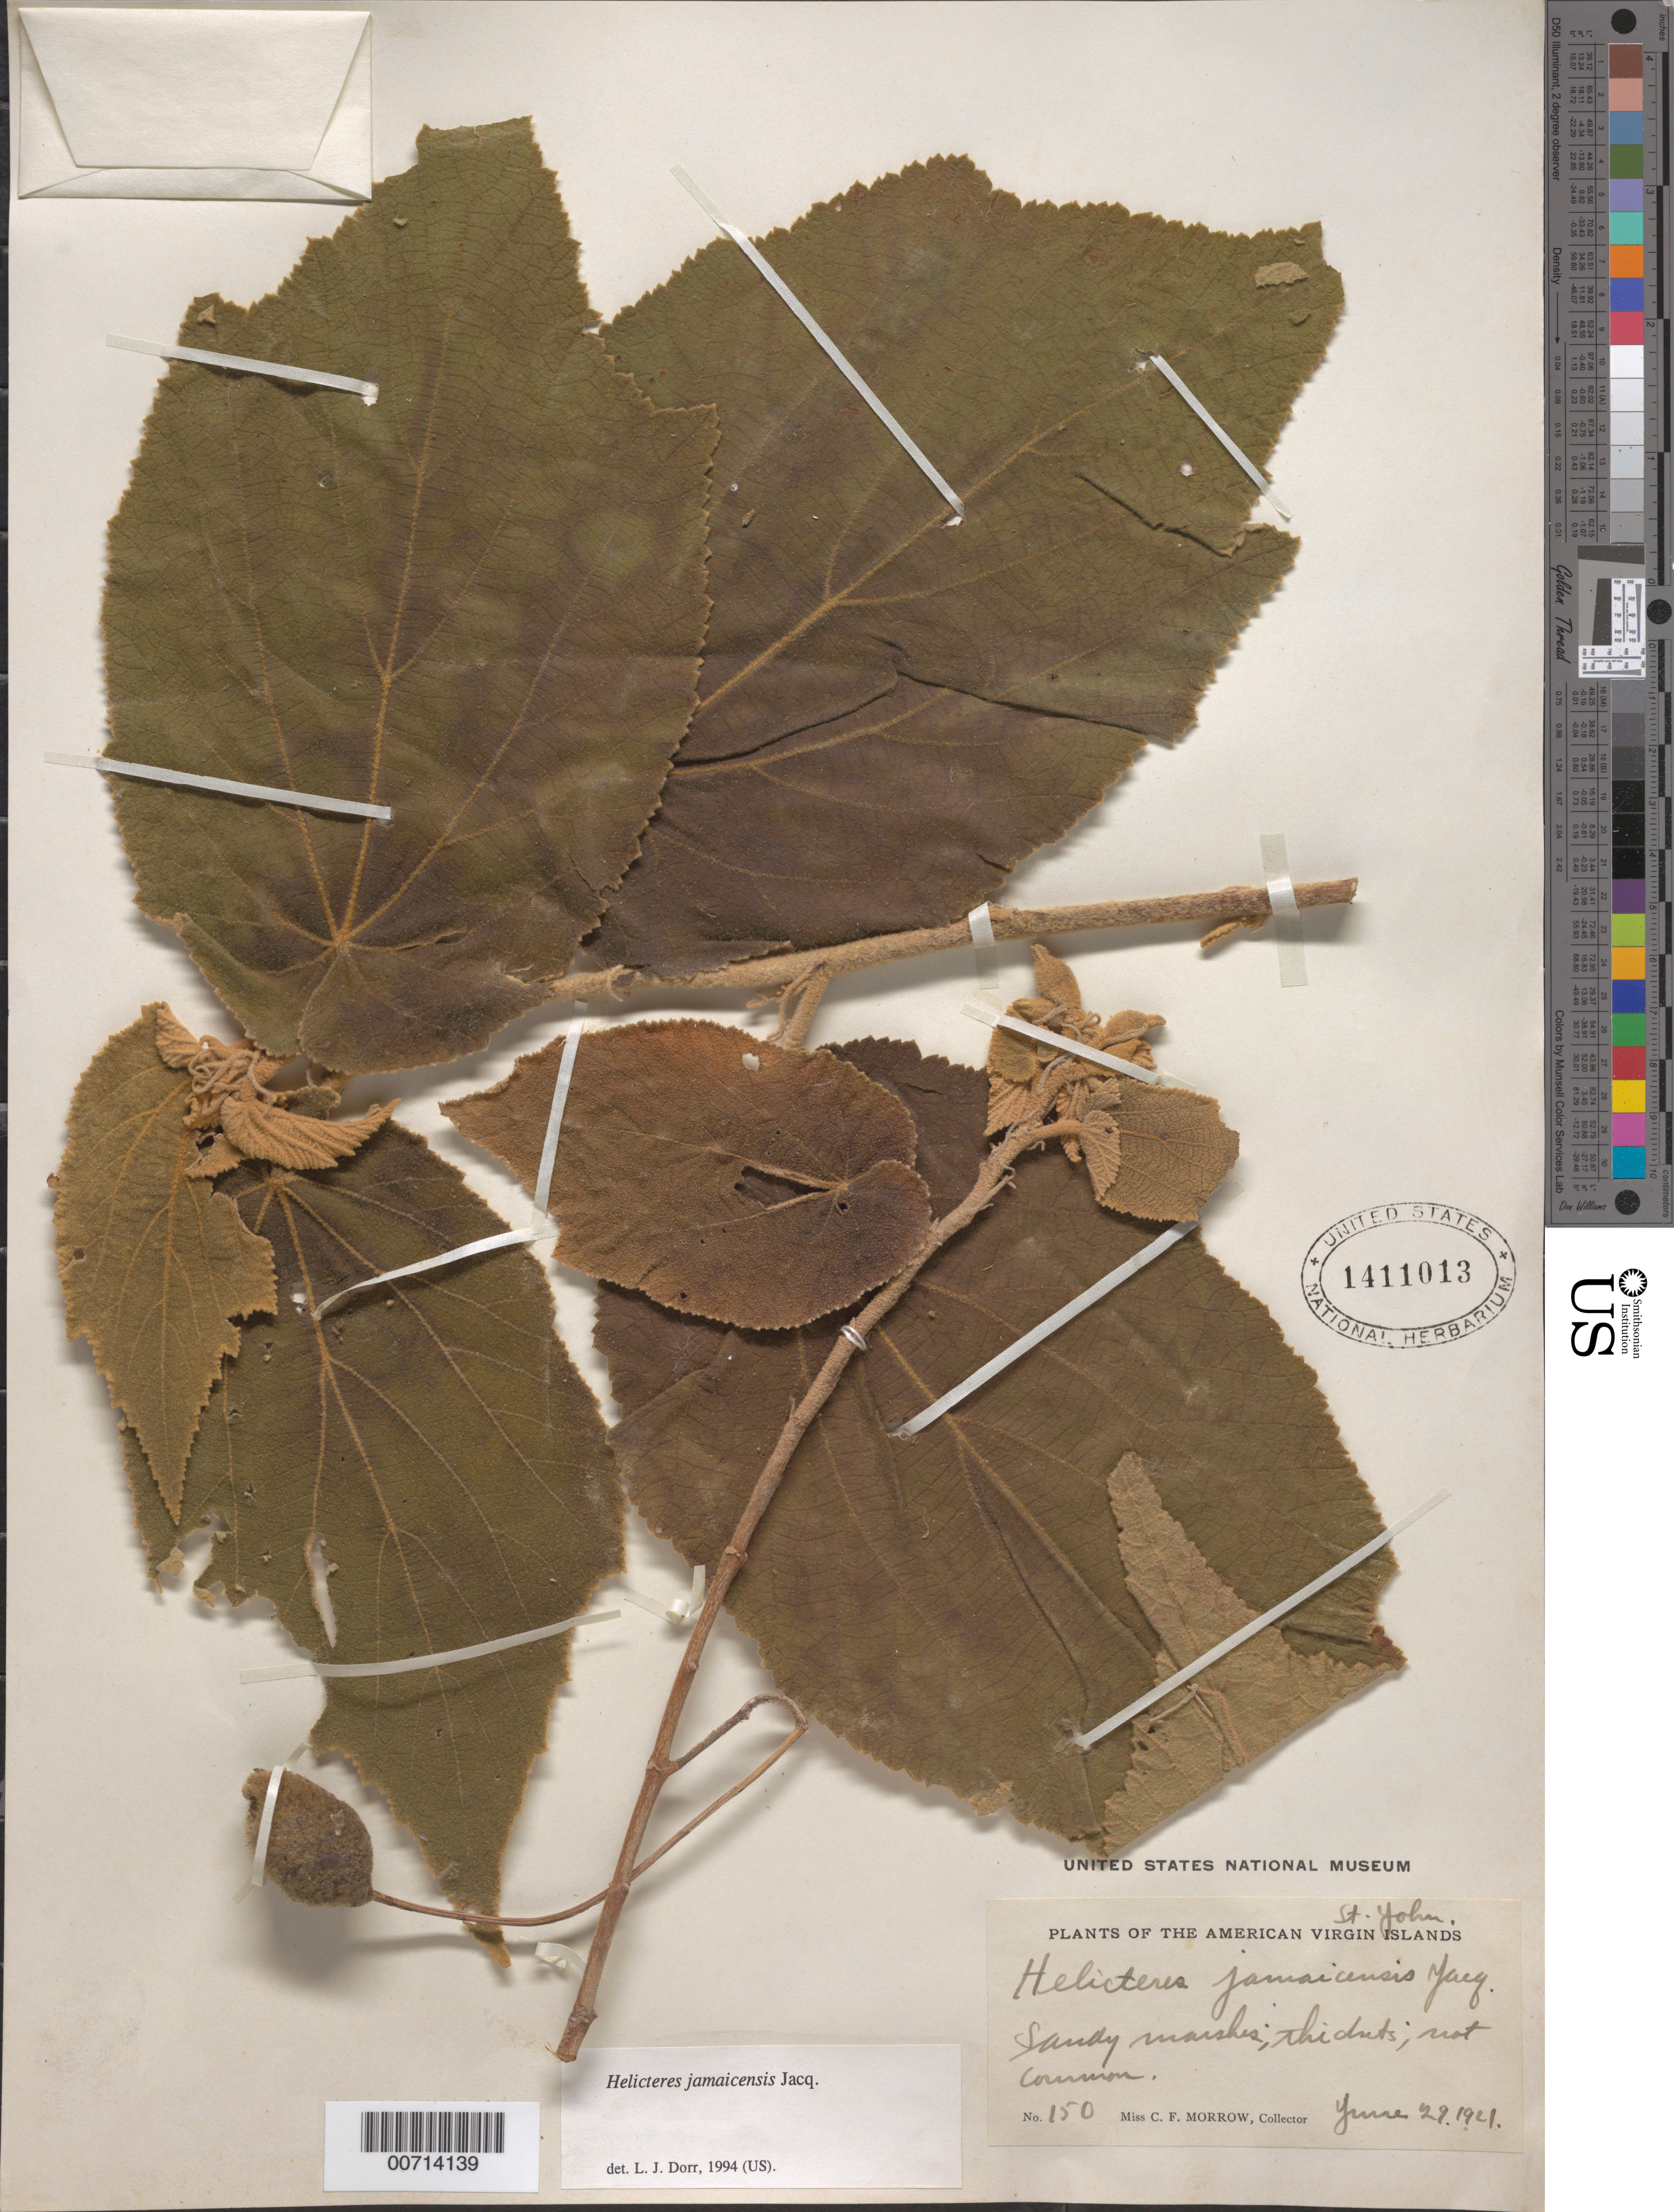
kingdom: Plantae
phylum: Tracheophyta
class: Magnoliopsida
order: Malvales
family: Malvaceae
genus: Helicteres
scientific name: Helicteres jamaicensis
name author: Jacq.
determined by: Dorr, L. J., (BOT), Smithsonian Institution - National Museum of Natural History (UNITED STATES)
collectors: C. Morrow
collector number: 150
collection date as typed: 29 Jun 1921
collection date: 1921-06-29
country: U.S. Virgin Islands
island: St. John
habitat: Sandy marshes, thickets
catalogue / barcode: US 1411013